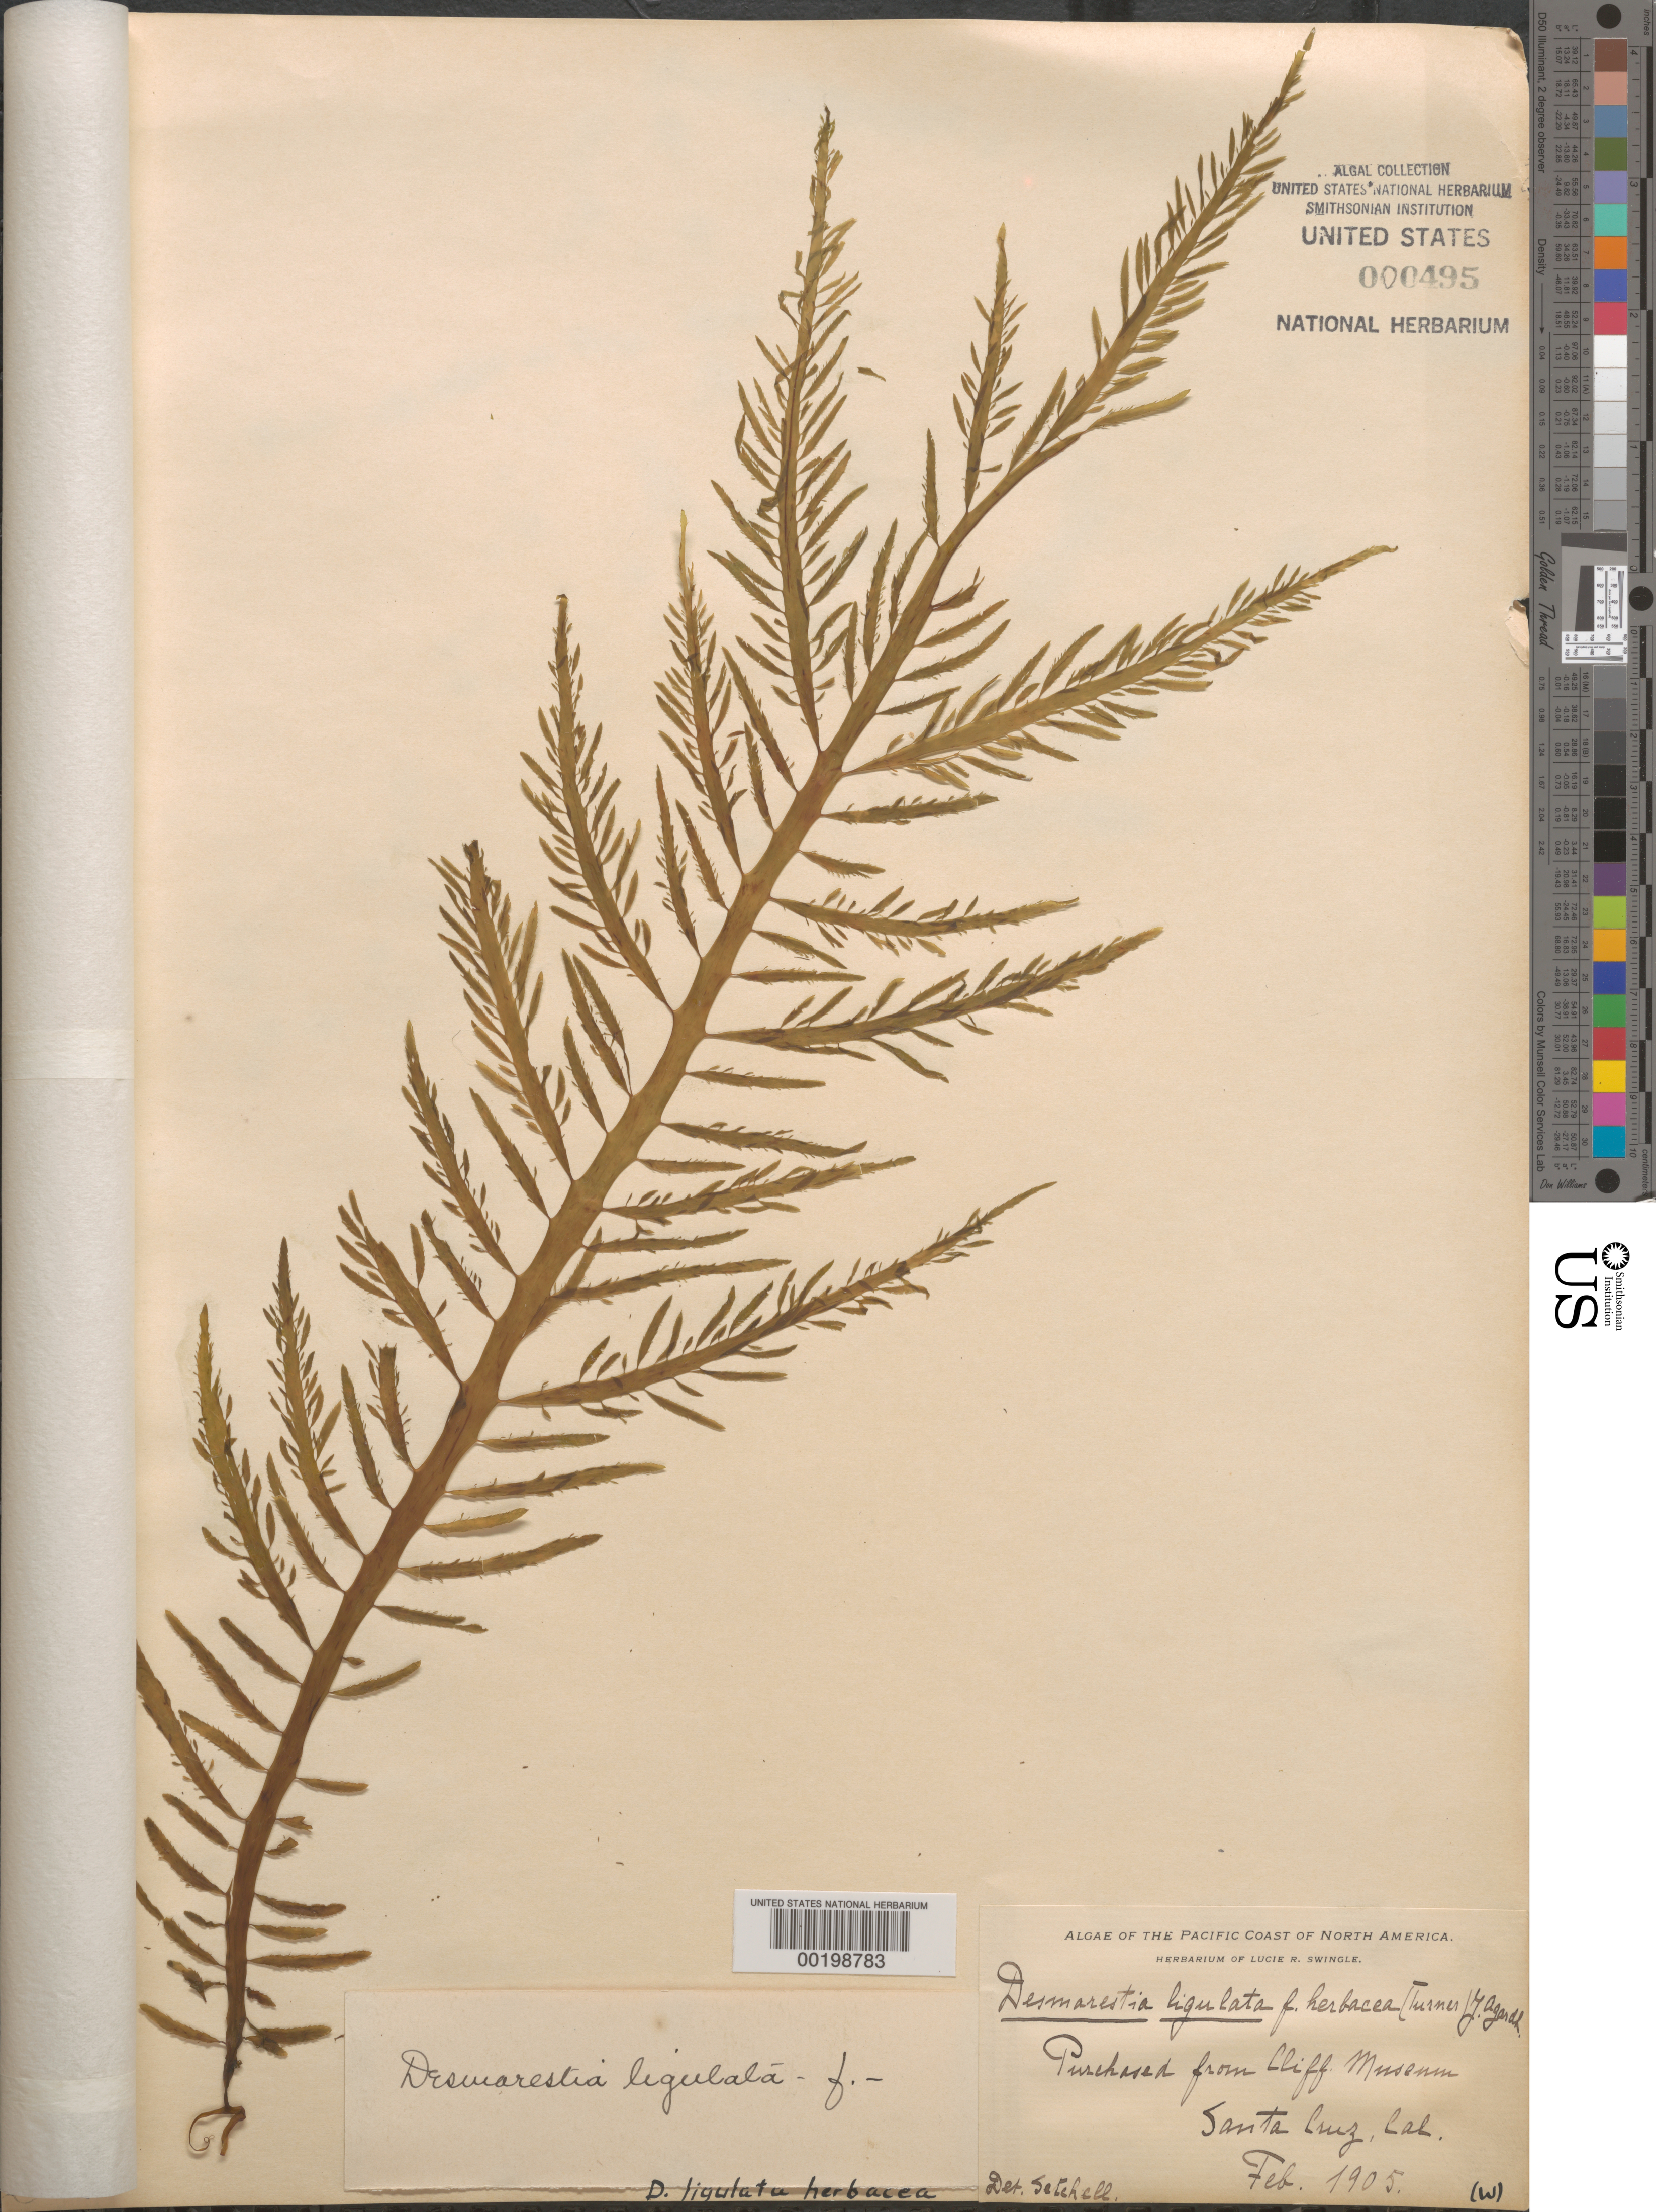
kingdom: Chromista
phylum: Ochrophyta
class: Phaeophyceae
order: Desmarestiales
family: Desmarestiaceae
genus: Desmarestia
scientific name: Desmarestia ligulata f. herbacea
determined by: Setchell, William A.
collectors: L. Swingle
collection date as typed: Feb 1905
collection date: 1905-02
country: United States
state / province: California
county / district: Santa Cruz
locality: Santa Cruz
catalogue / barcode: US 495